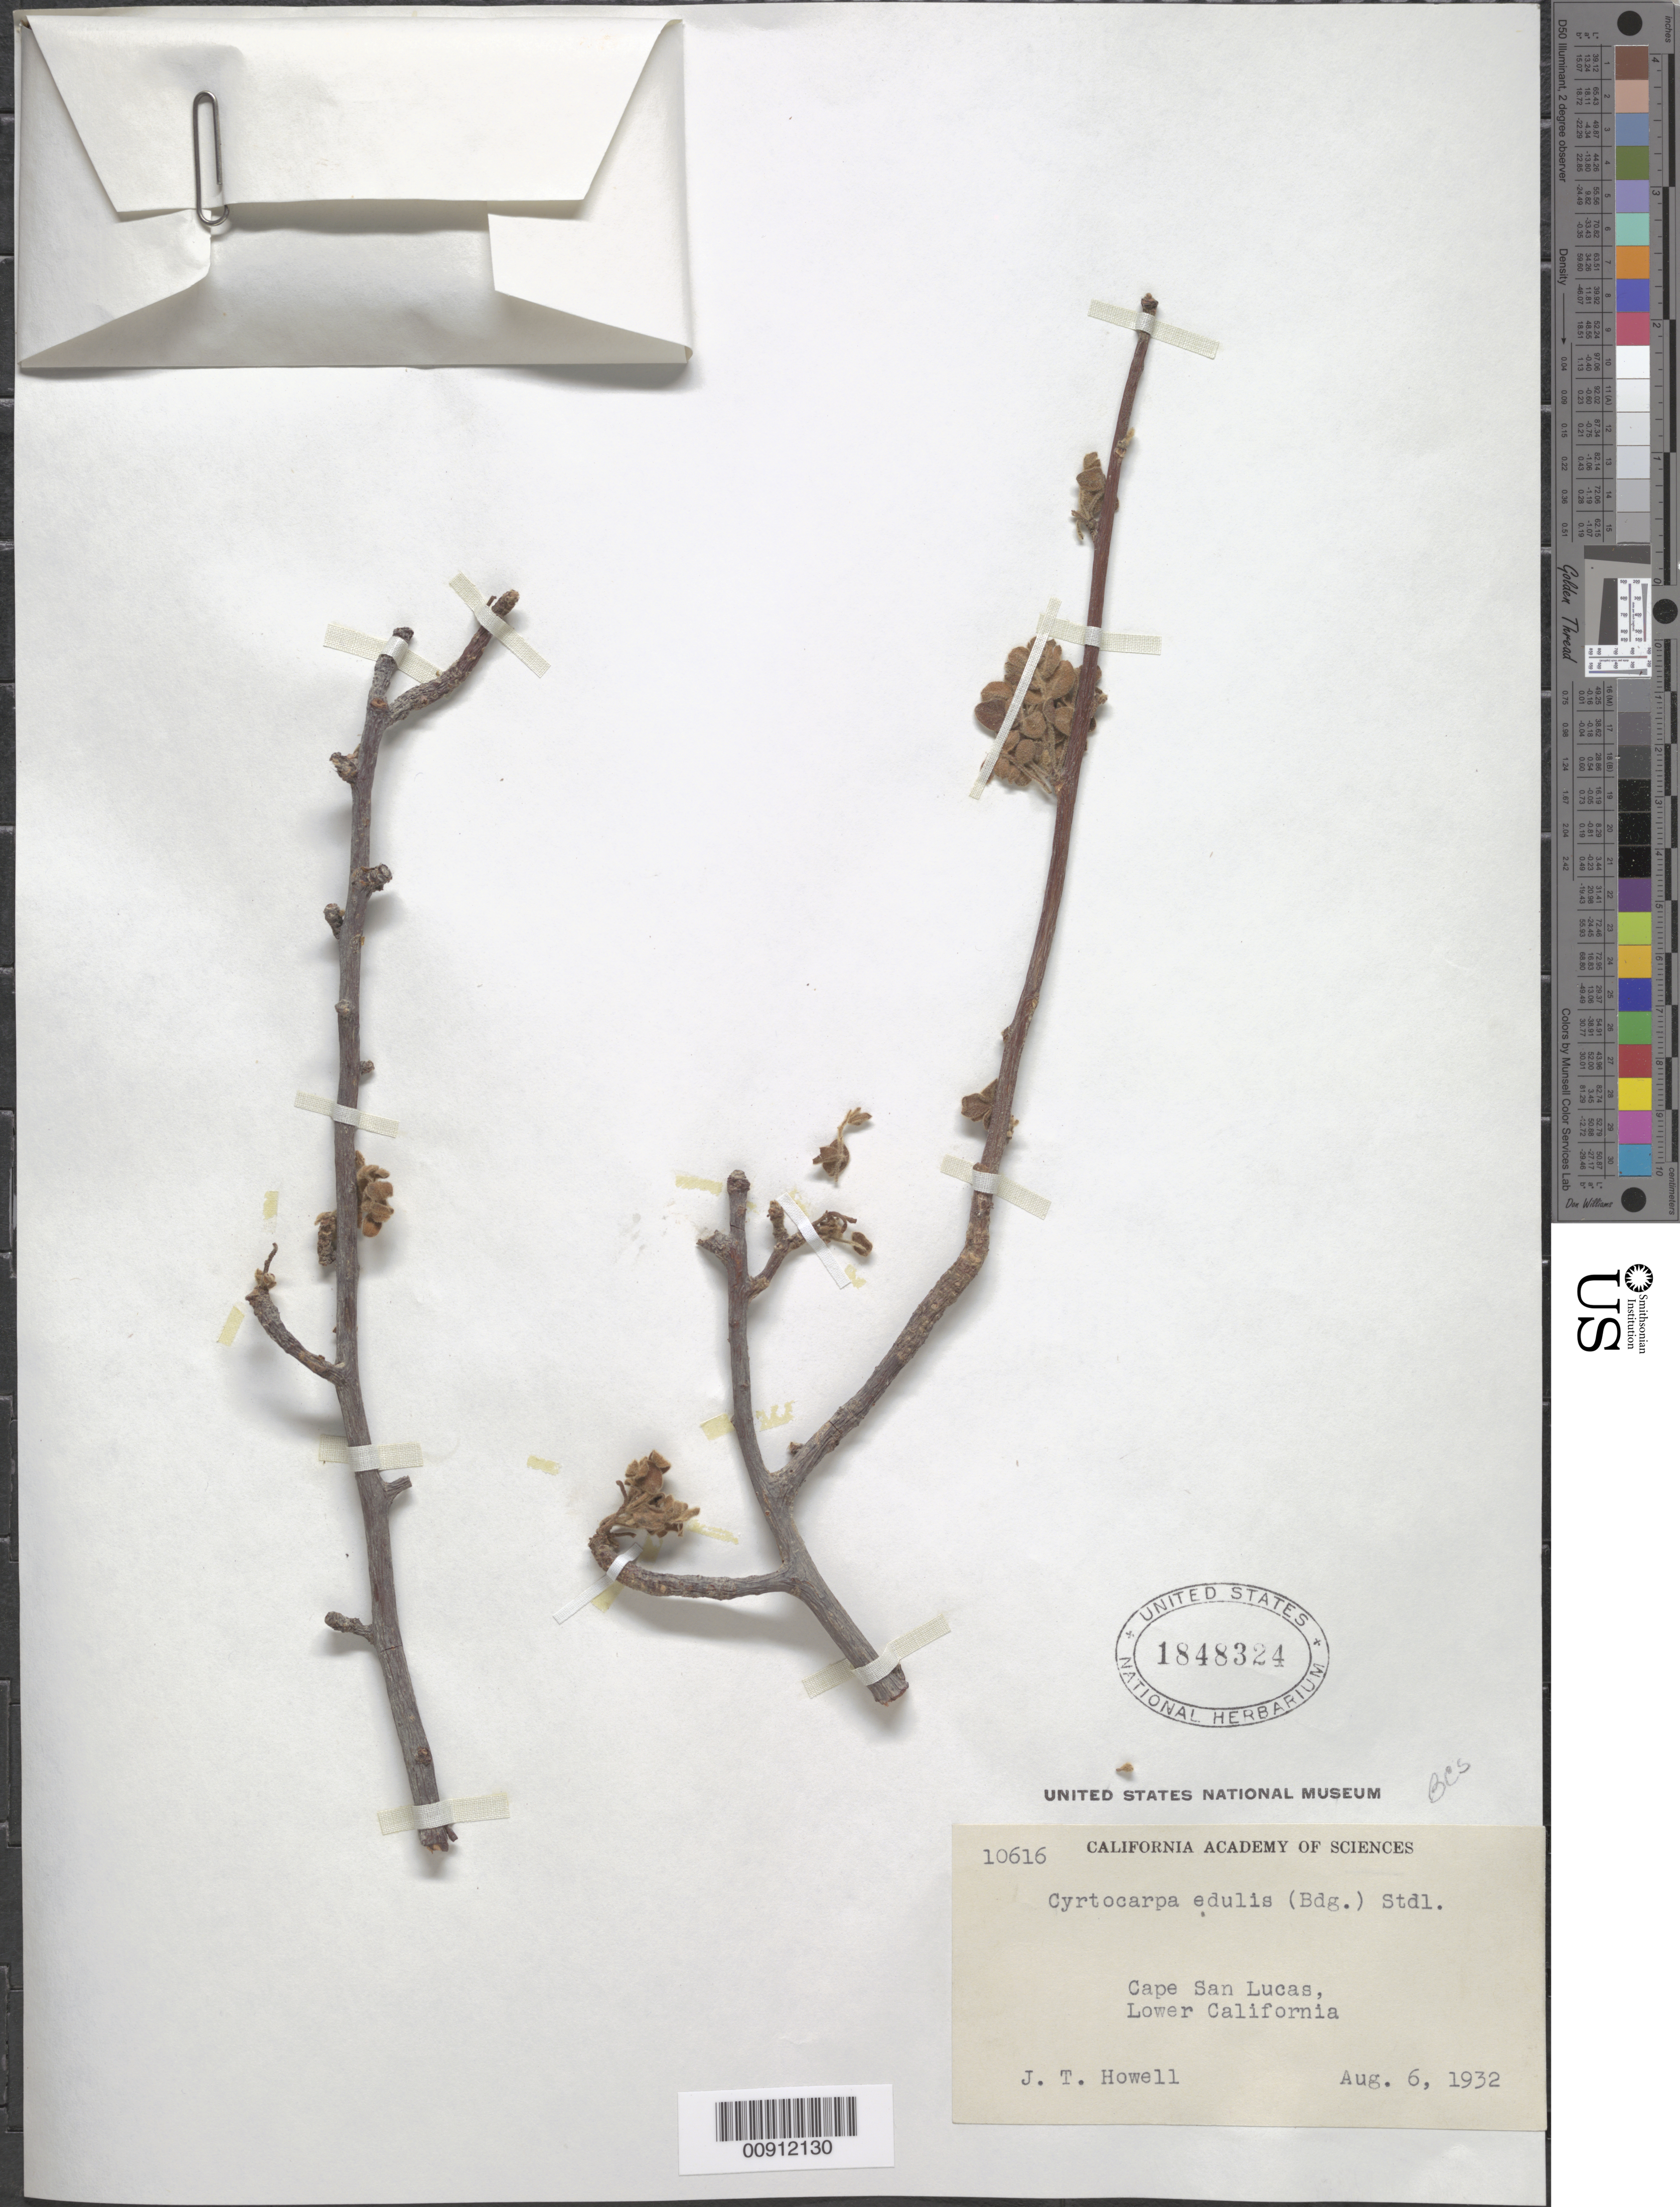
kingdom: Plantae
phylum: Tracheophyta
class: Magnoliopsida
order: Sapindales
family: Anacardiaceae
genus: Cyrtocarpa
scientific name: Cyrtocarpa edulis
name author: (Brandegee) Standl.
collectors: J. T. Howell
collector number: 10616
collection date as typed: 06 Aug 1932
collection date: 1932-08-06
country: Mexico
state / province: Baja California Sur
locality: Cape San Lucas, Lower California.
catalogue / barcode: US 1848324